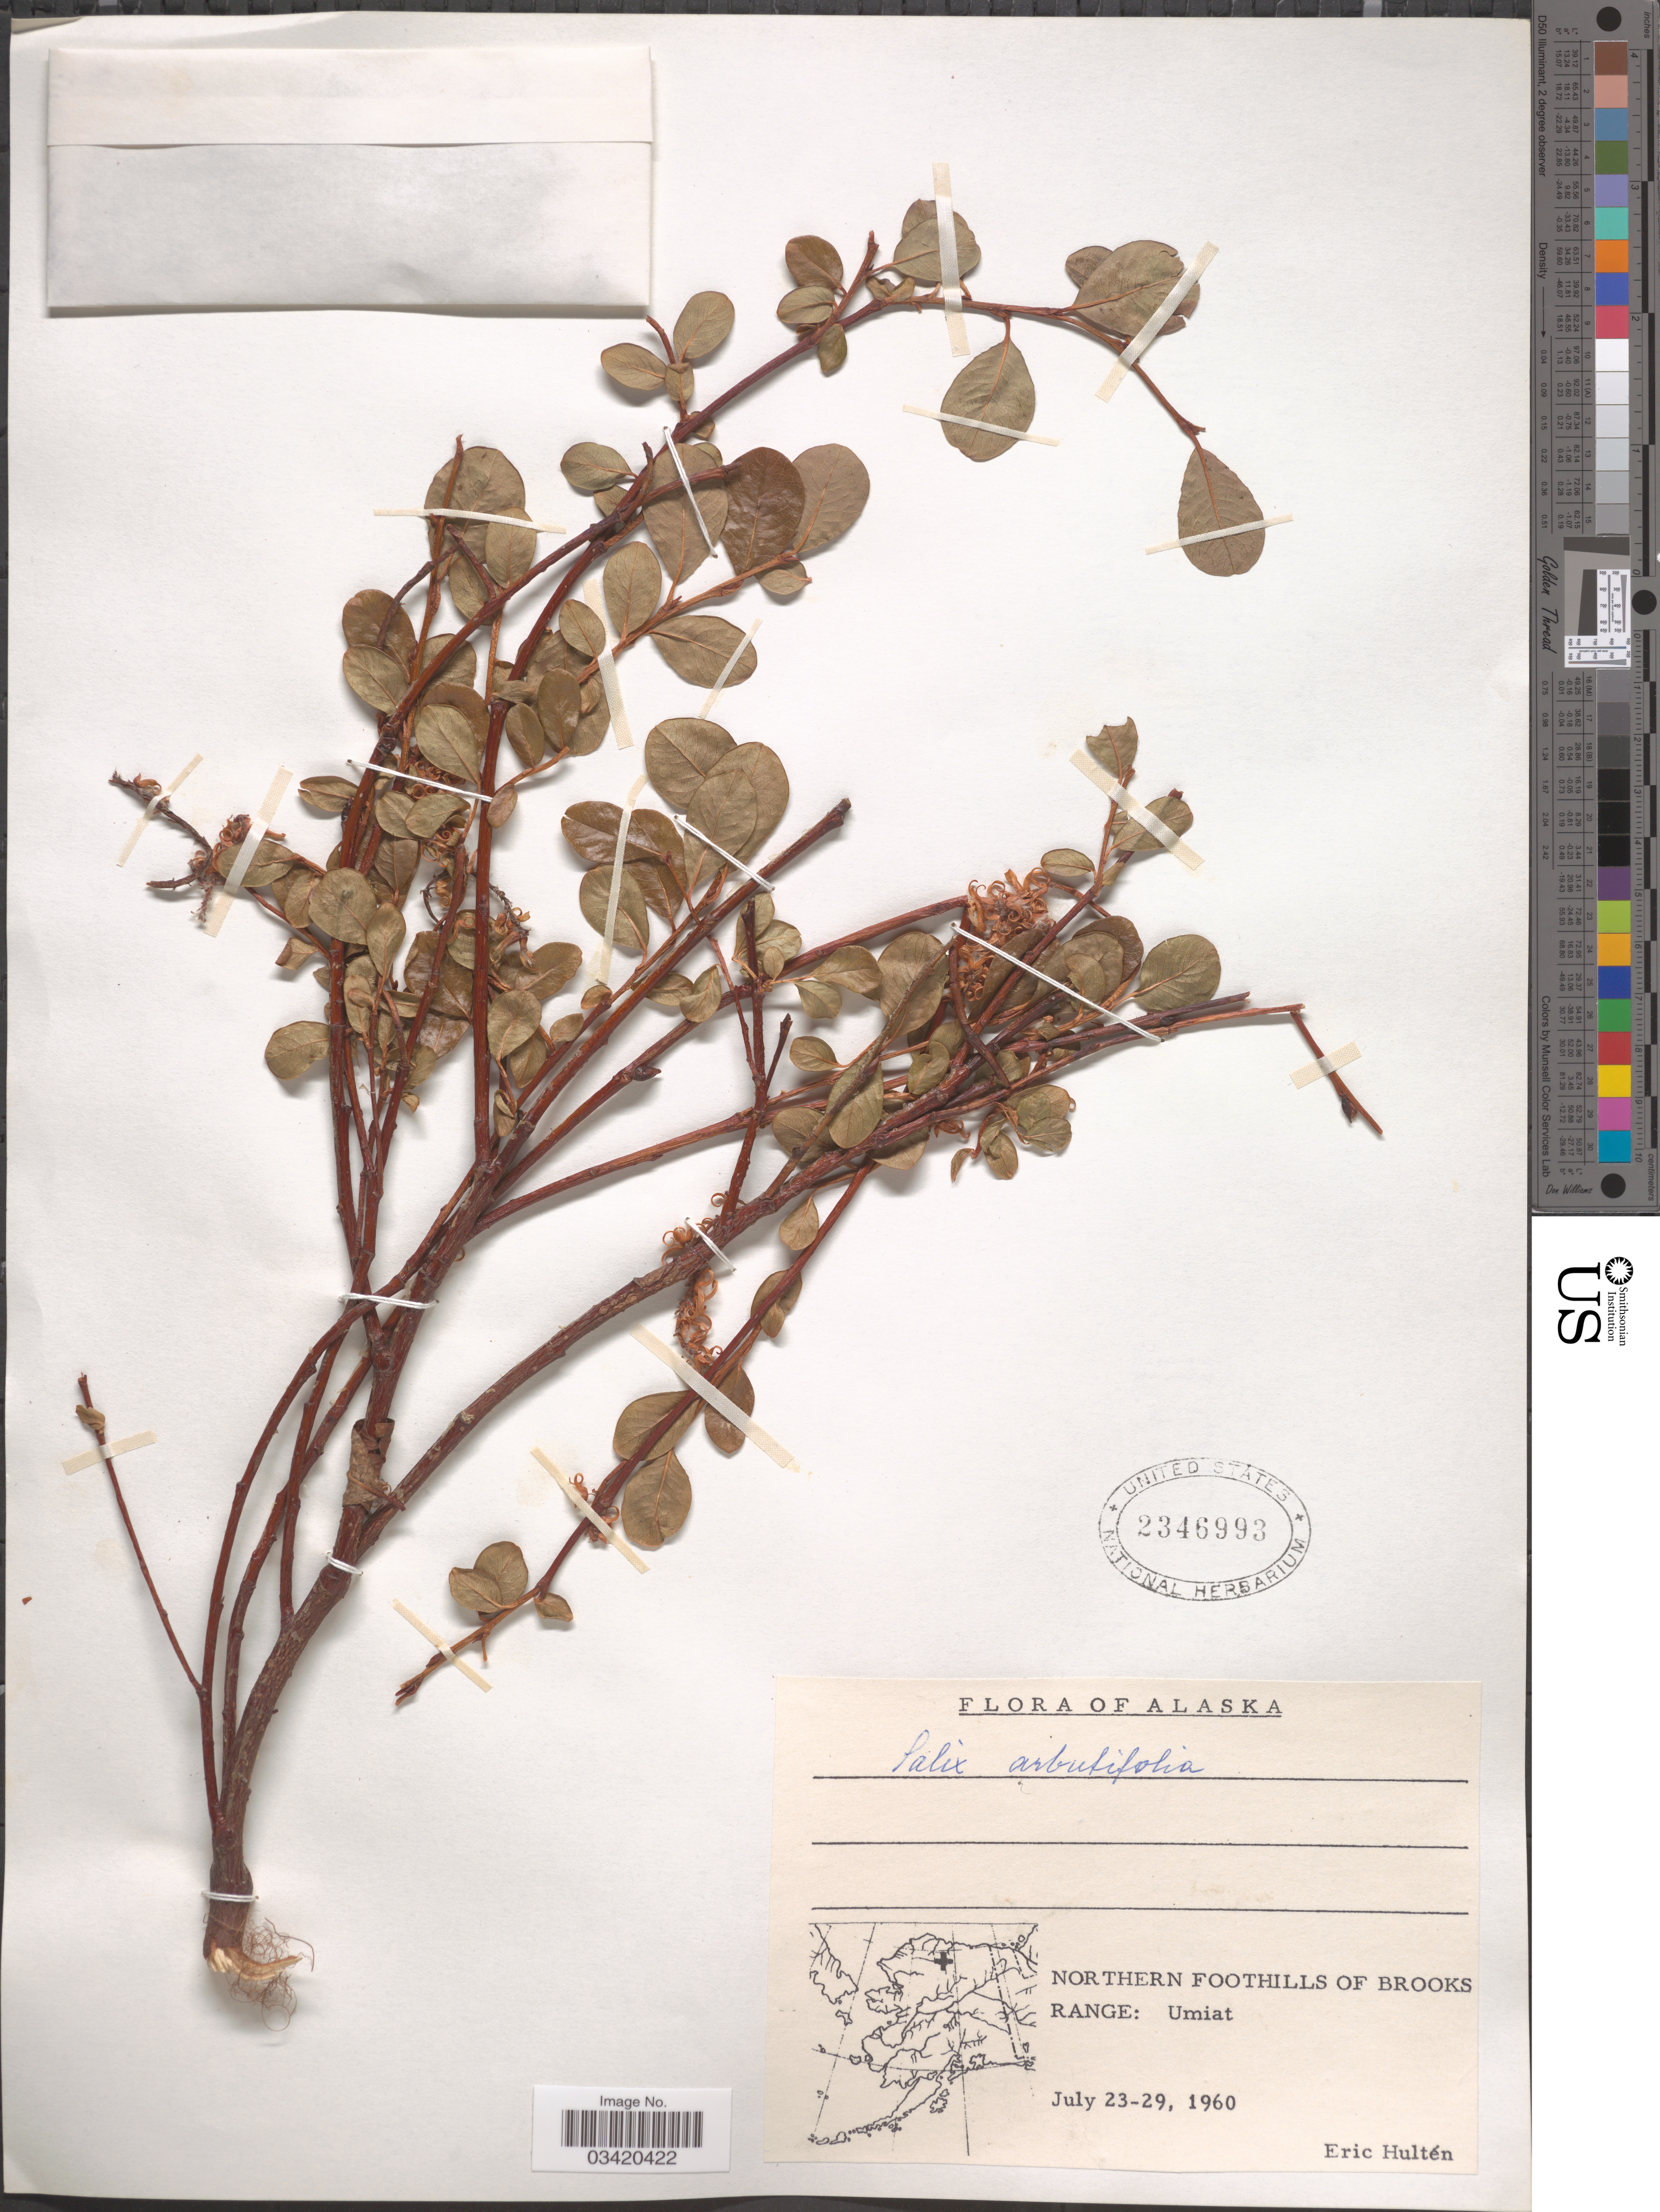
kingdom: Plantae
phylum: Tracheophyta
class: Magnoliopsida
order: Malpighiales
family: Salicaceae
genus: Salix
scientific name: Salix fuscescens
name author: Andersson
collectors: E. G. Hultén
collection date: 1960-07-23/1960-07-29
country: United States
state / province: Alaska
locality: Northern foothills of Brooks Range: Umiat.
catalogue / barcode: US 2346993